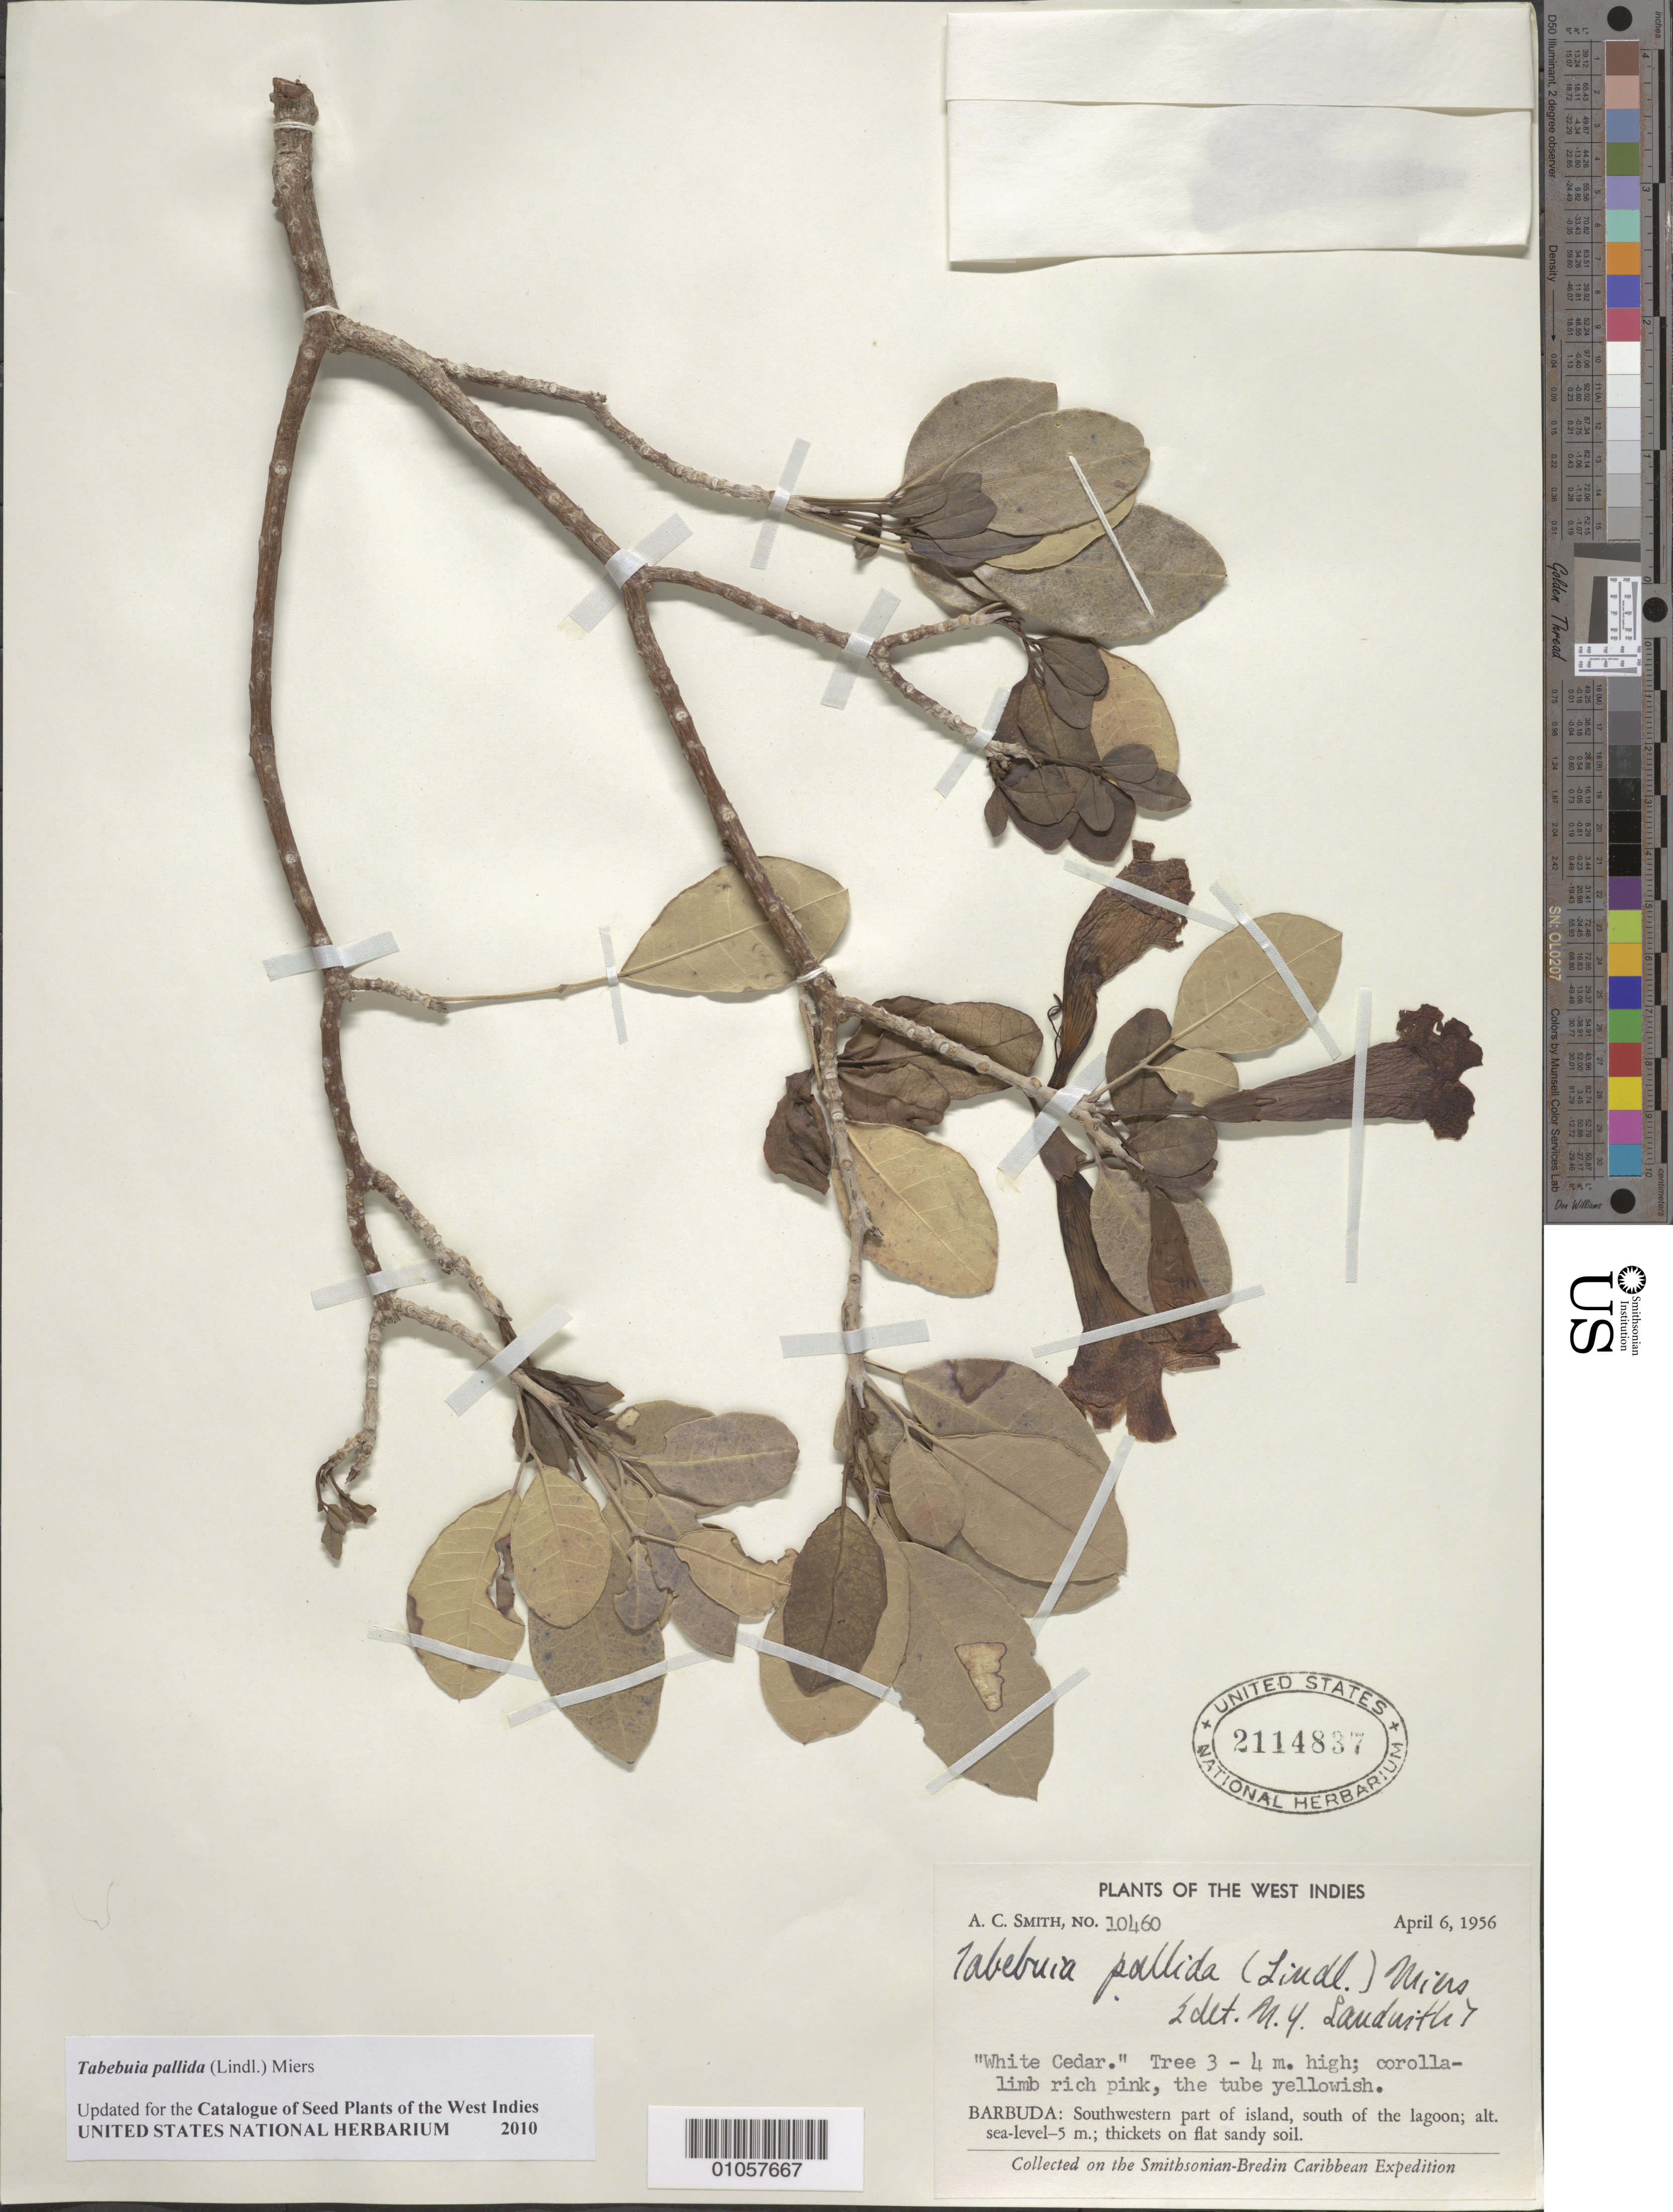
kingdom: Plantae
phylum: Tracheophyta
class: Magnoliopsida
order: Lamiales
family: Bignoniaceae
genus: Tabebuia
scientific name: Tabebuia pallida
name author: (Lindl.) Miers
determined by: Sandwith, N. Y.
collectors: A. C. Smith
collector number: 10460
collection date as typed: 06 Apr 1956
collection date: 1956-04-06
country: Antigua and Barbuda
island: Barbuda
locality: SW part of the island, south of the lagoon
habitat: Thickets on flat sandy soil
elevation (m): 0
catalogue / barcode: US 2114837